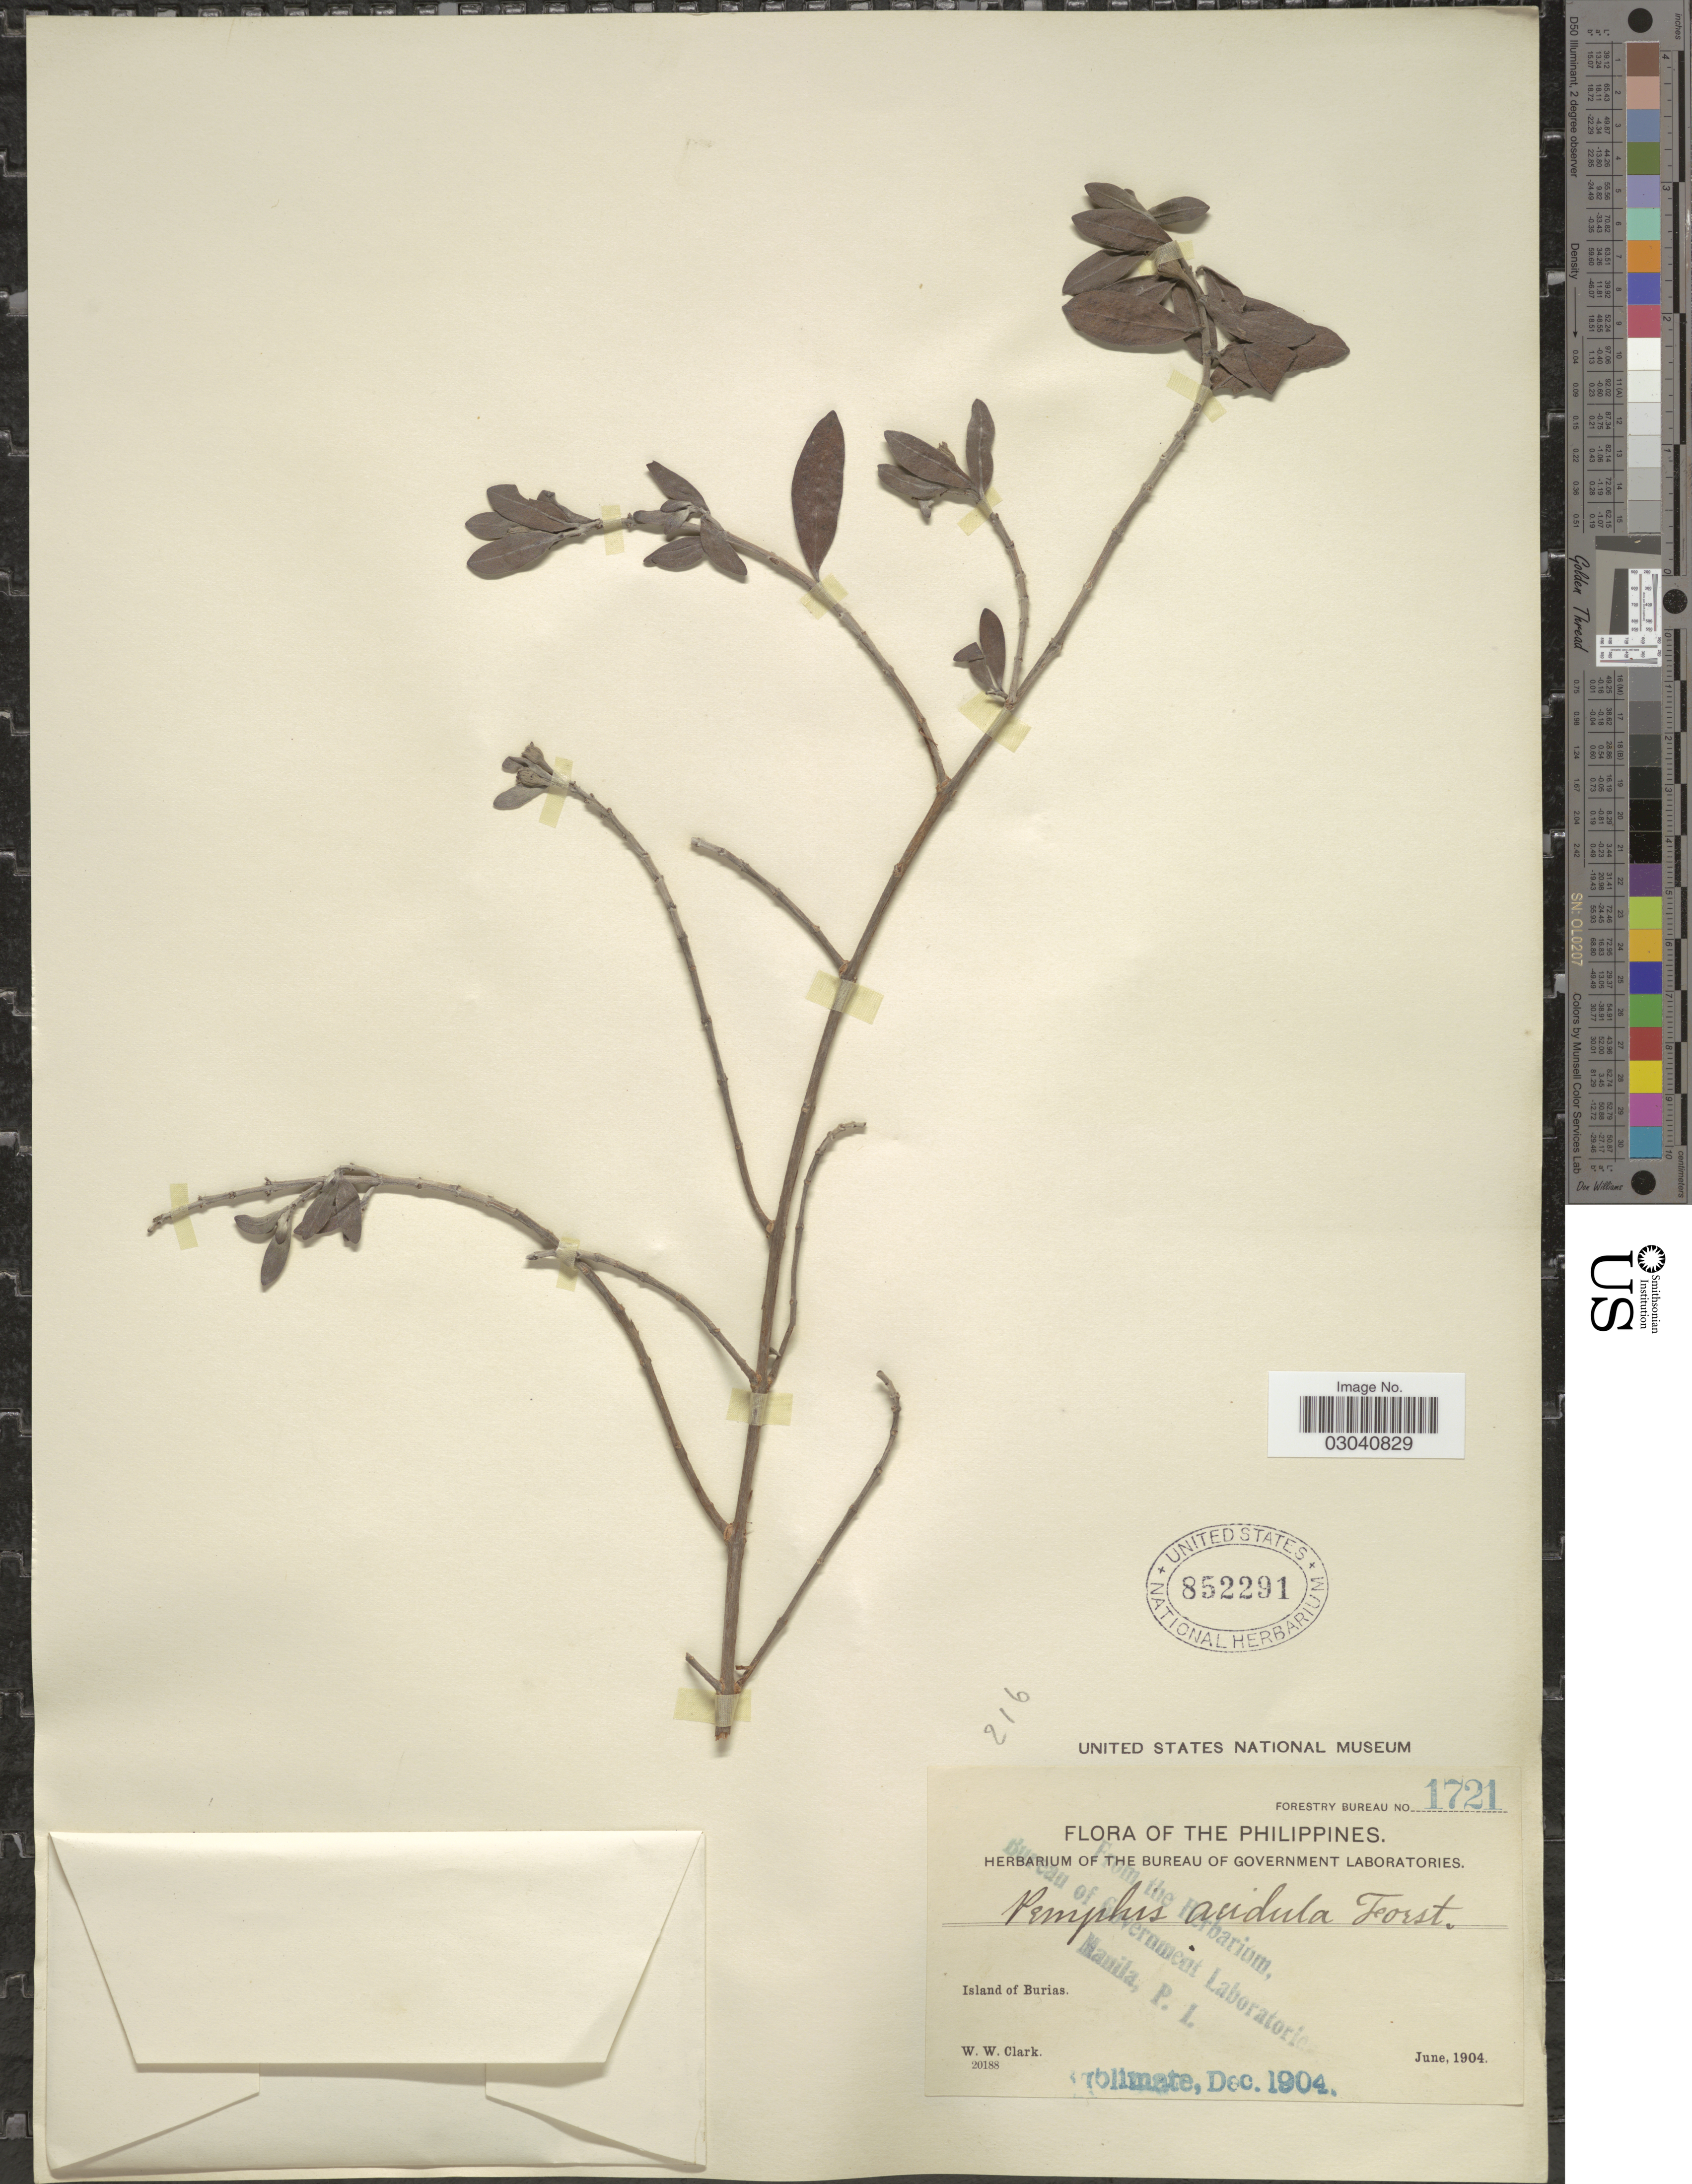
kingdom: Plantae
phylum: Tracheophyta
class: Magnoliopsida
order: Myrtales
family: Lythraceae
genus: Pemphis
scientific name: Pemphis acidula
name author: J.R. Forst. & G. Forst.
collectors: W. W. Clark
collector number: Forestry Bureau 1721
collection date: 1904-06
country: Philippines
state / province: Bicol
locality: Island of Burias.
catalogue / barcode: US 852291